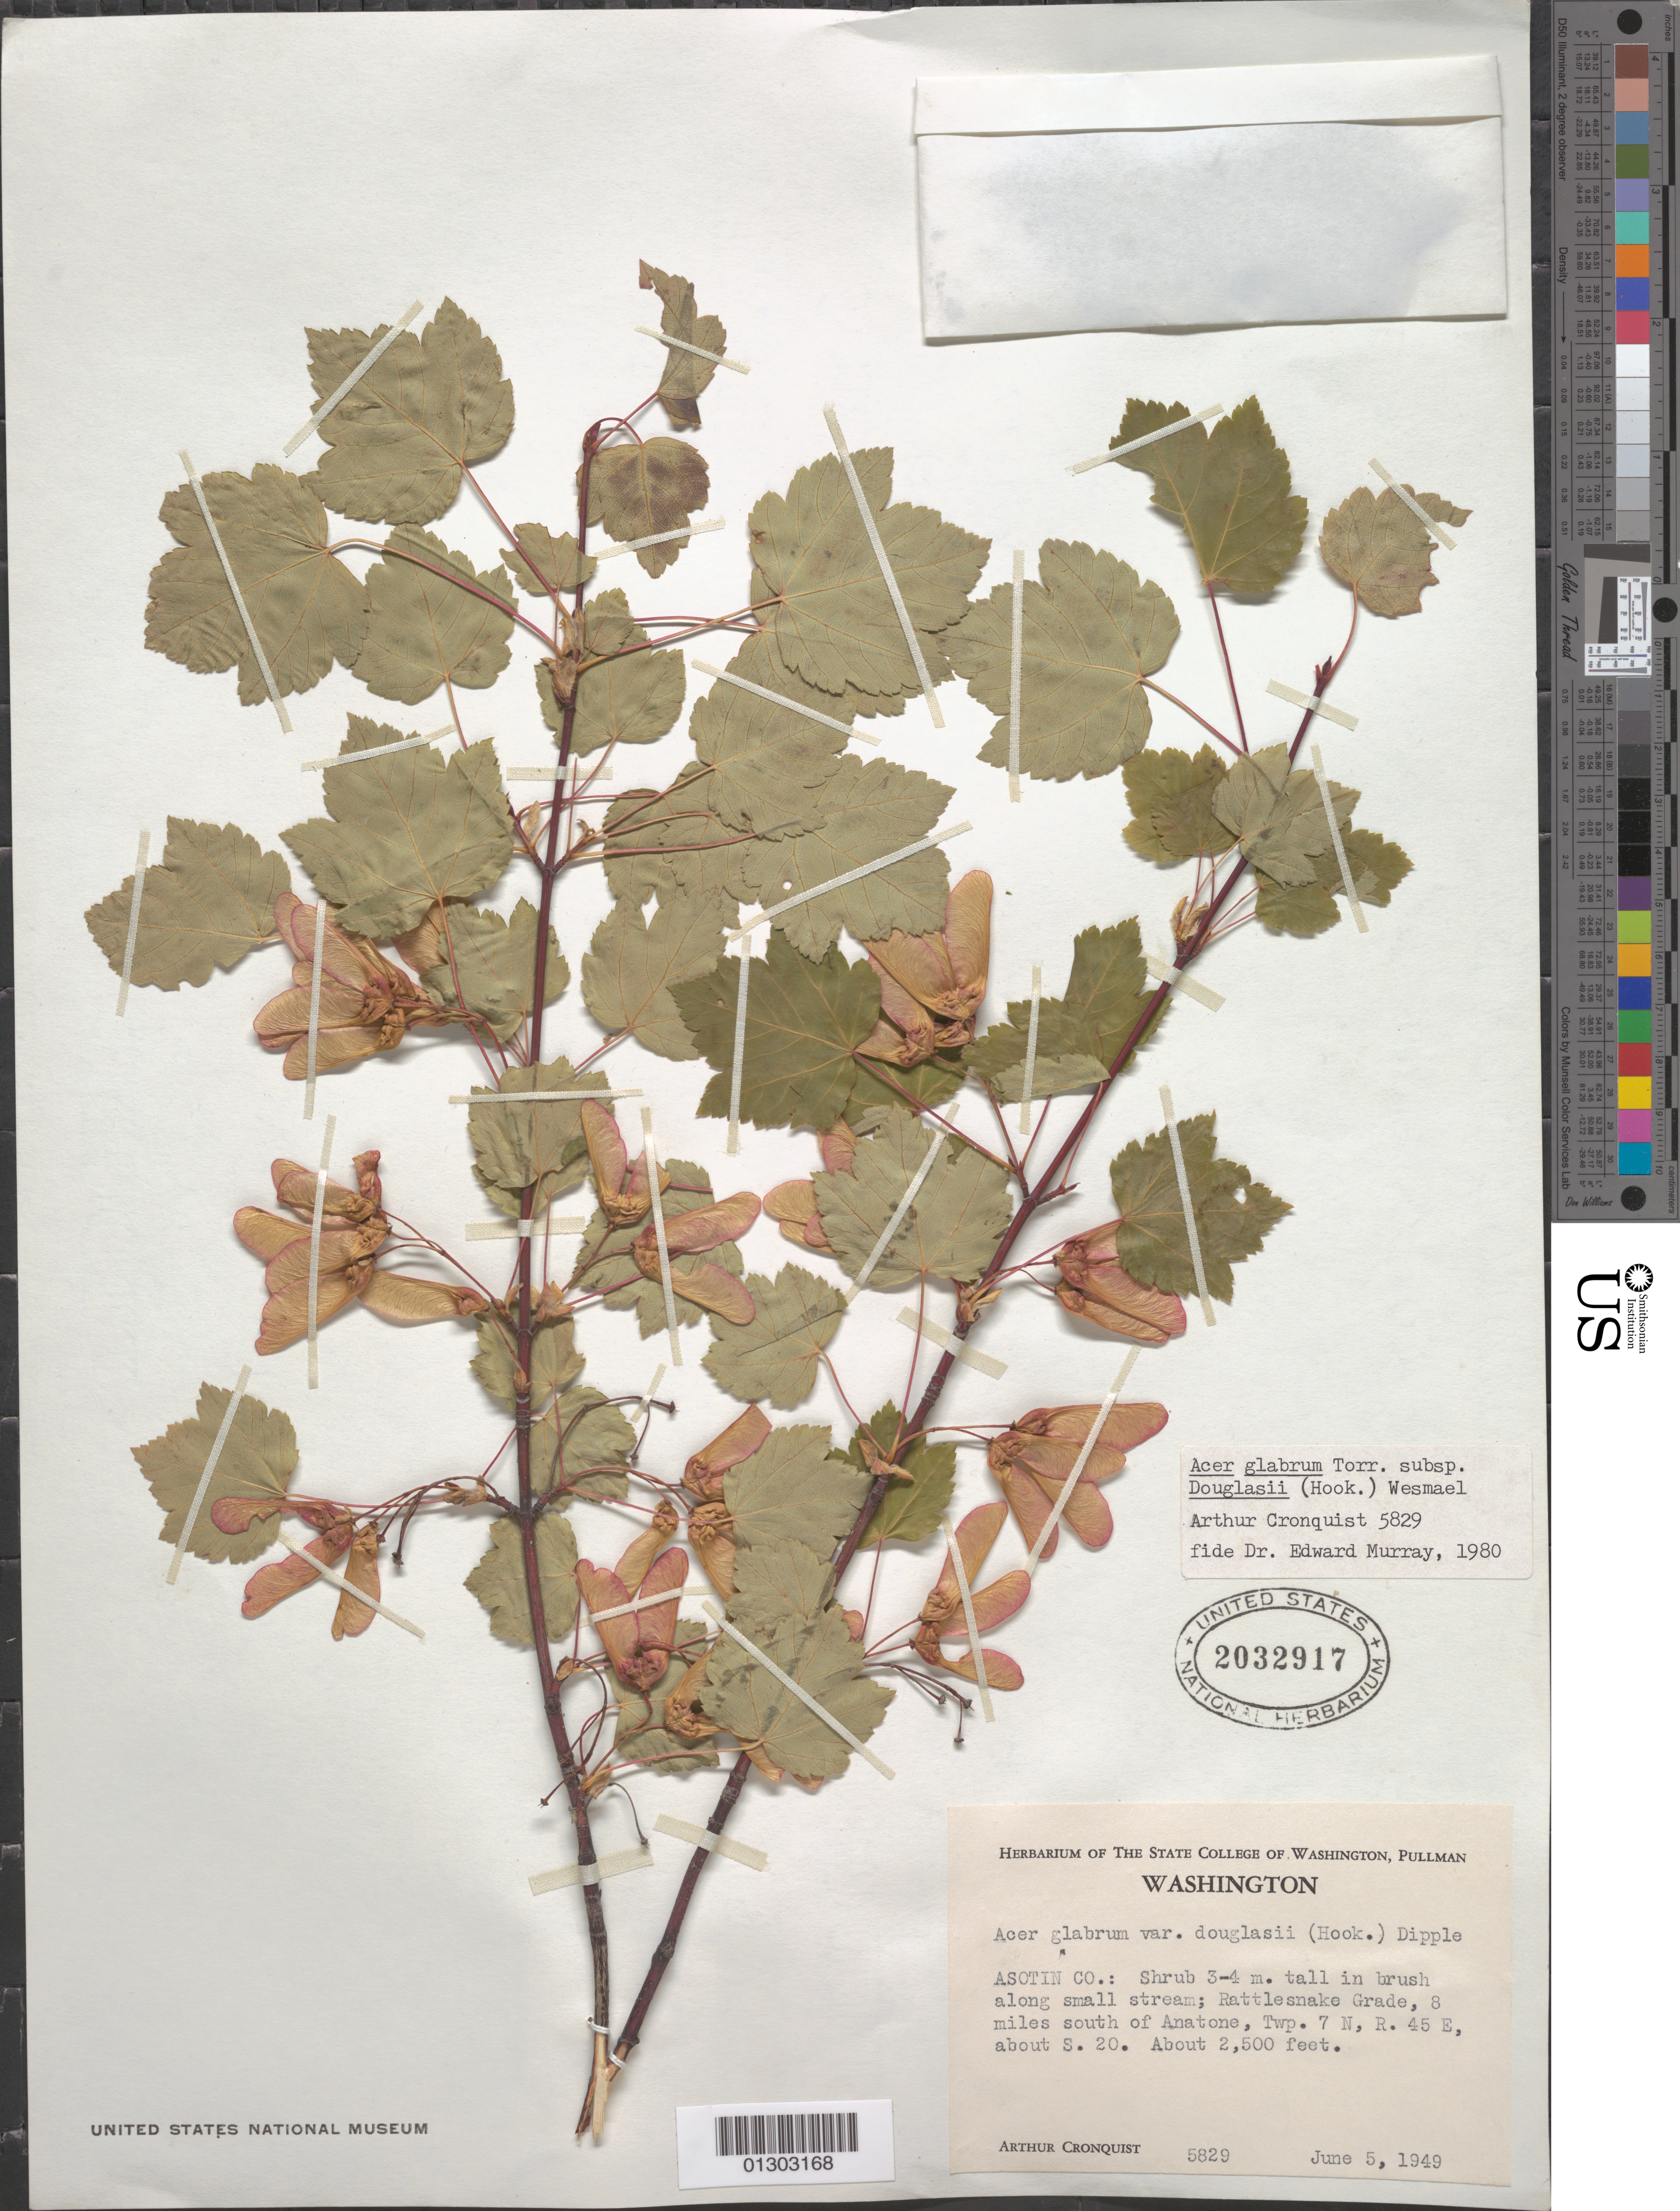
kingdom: Plantae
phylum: Tracheophyta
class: Magnoliopsida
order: Sapindales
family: Sapindaceae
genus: Acer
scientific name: Acer glabrum var. douglasii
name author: (Hook.) Dippel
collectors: A. J. Cronquist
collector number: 5829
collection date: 1949-06-05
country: United States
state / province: Washington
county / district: Asotin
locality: Asotin County; Rattlesnake Grade, 8 miles S of Anatone, Twp. 7N, R. 45 E, about S 20.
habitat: In brush along small stream.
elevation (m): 762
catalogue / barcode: US 2032917